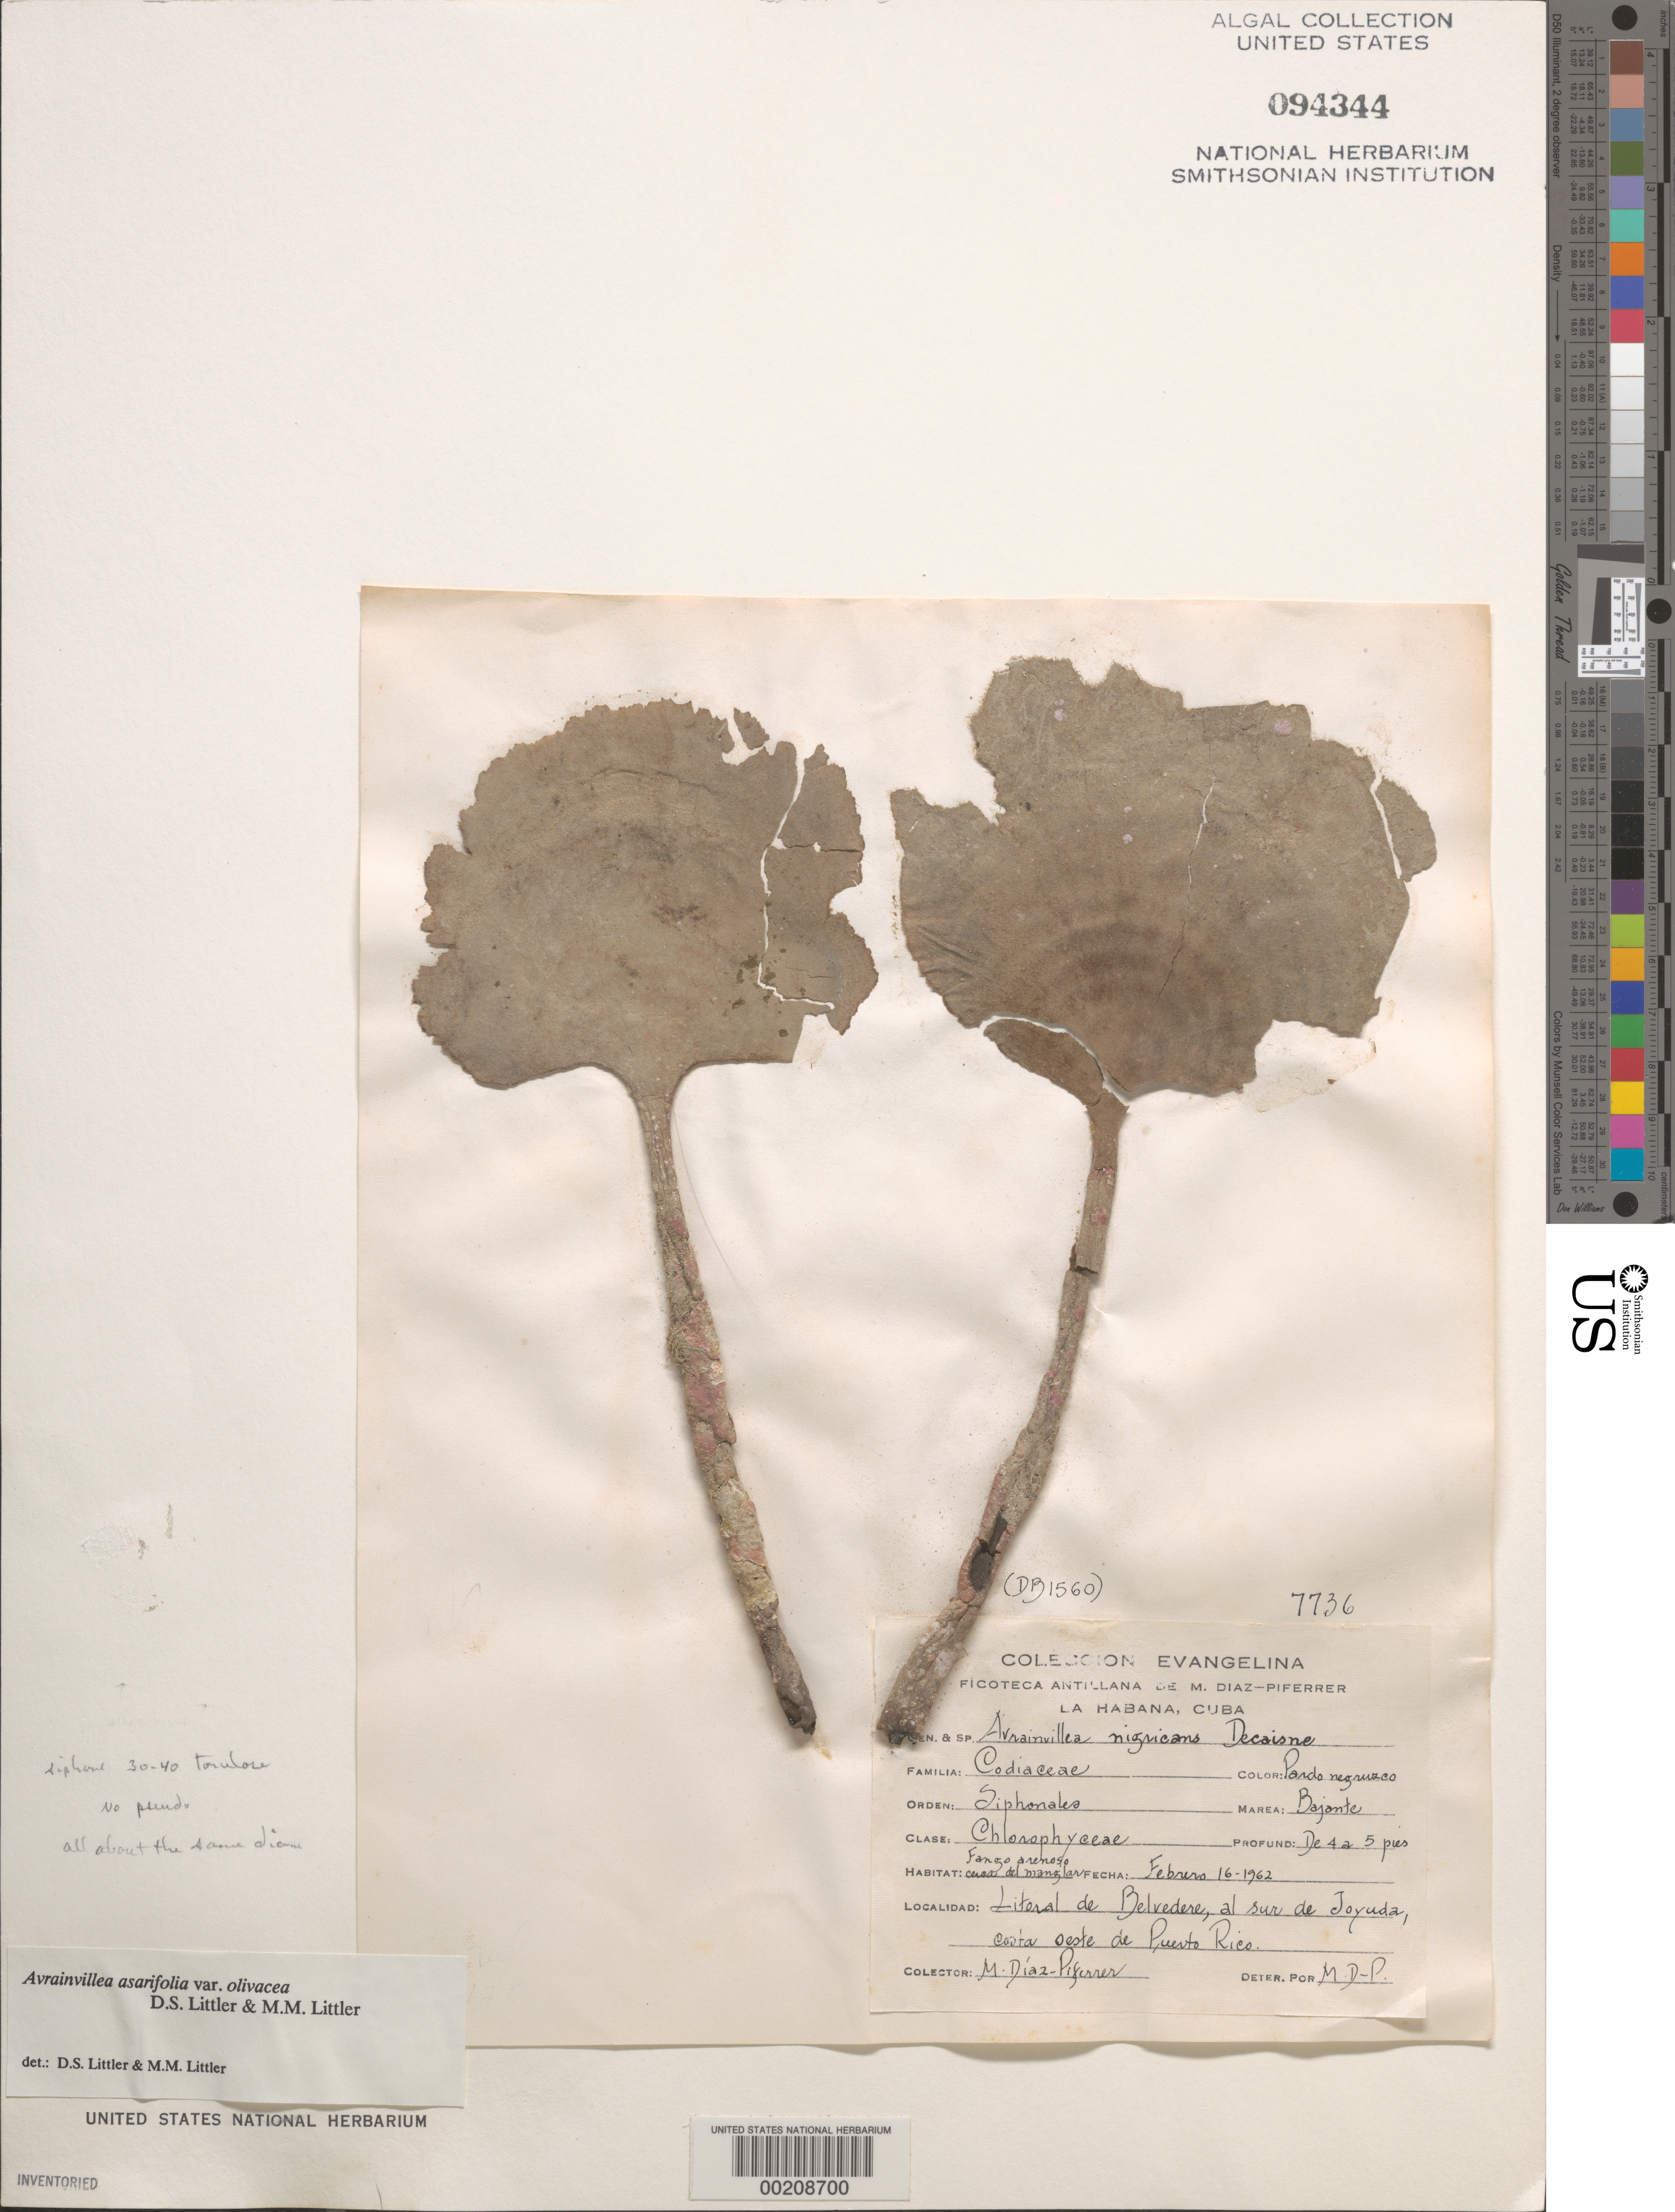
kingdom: Plantae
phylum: Chlorophyta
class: Ulvophyceae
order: Bryopsidales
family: Dichotomosiphonaceae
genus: Avrainvillea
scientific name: Avrainvillea asarifolia var. olivacea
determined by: Littler, D. S.; Littler, M. M.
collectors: M. Diaz-Piferrer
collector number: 7736 & (DB) 1560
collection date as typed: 16 Feb 1962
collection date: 1962-02-16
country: Puerto Rico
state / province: Cabo Rojo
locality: Belvedere, south of joyuda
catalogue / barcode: US 94344